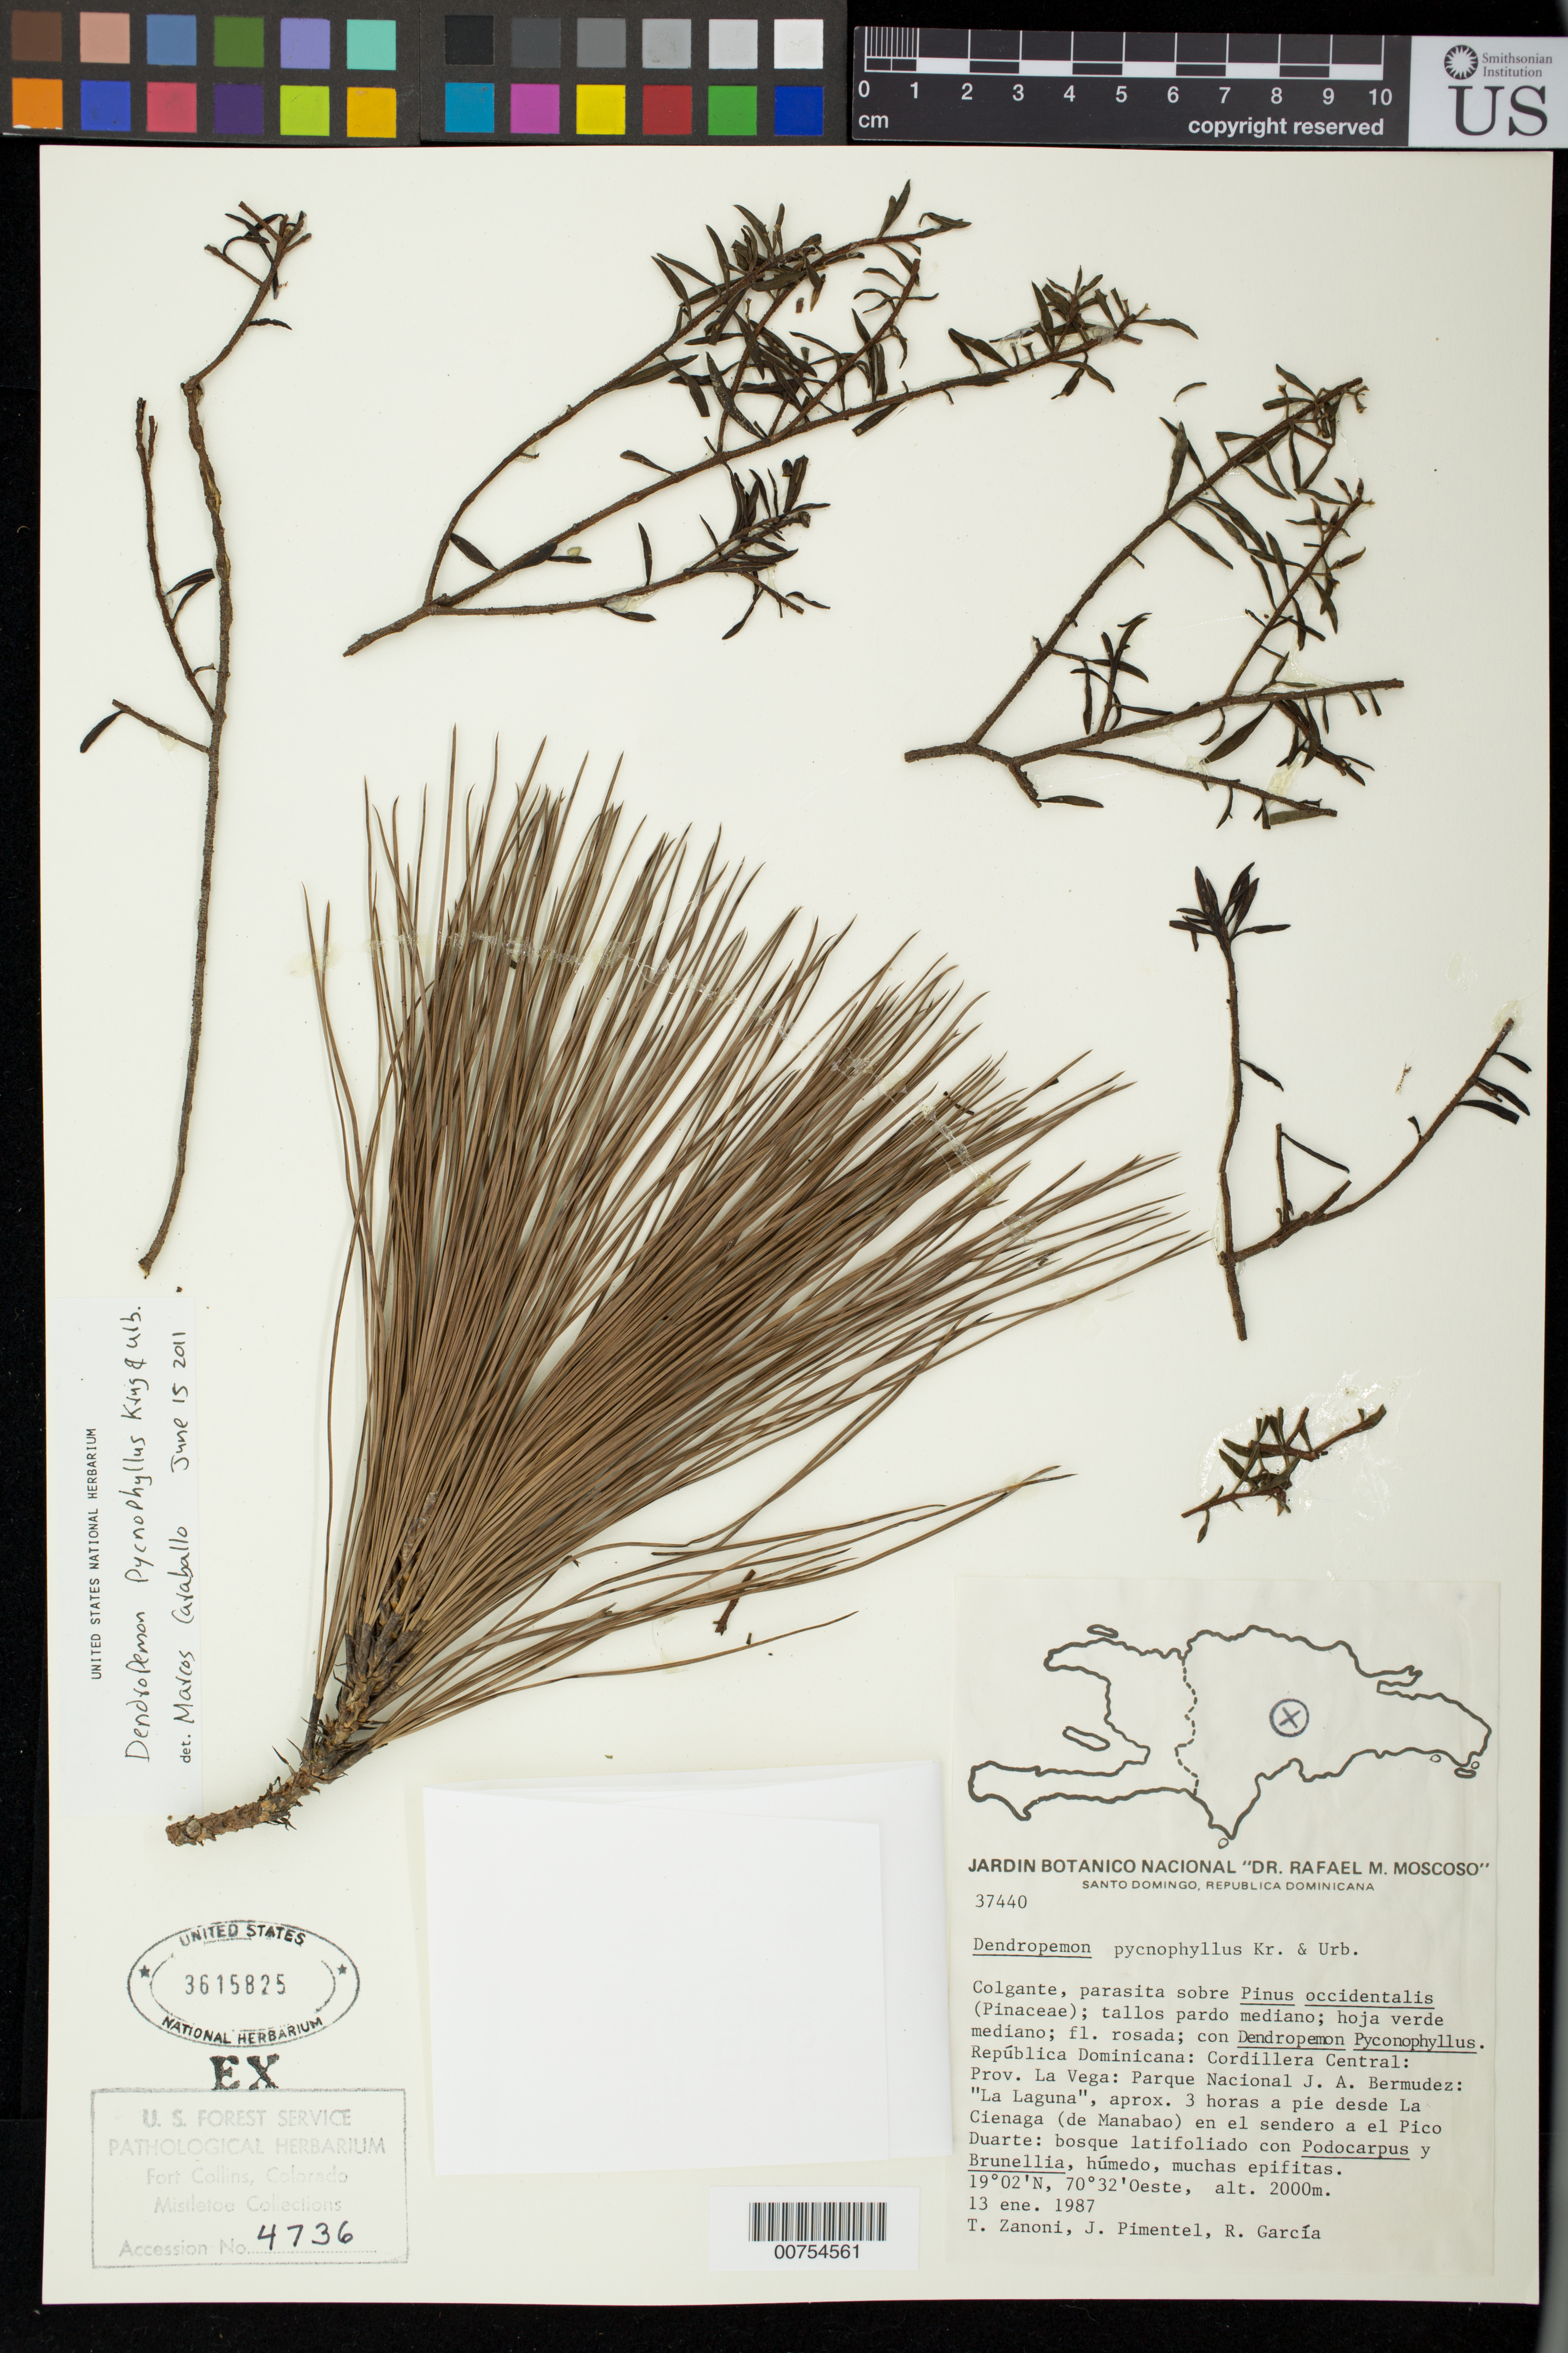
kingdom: Plantae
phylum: Tracheophyta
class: Magnoliopsida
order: Santalales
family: Loranthaceae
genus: Dendropemon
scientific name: Dendropemon pycnophyllus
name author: Krug & Urb.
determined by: Caraballo-Ortiz, Marcos A., (MISS), University of Mississippi (UNITED STATES)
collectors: T. A. Zanoni, J. Pimentel & R. Garcia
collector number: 37440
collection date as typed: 13 Jan 1987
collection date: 1987-01-13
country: Dominican Republic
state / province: La Vega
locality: Cordillera Central; Parque Nacional J.A. Bermudez, "La Laguna", aprox. 3 horas a pie desde La Cienaga (de Manabao) en el sendero a el Pico Duarte.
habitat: Bosque latifoliado con Podocarpus y Brunellia, húmedo, muchas epifitas.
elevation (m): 2000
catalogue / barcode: US 3615825